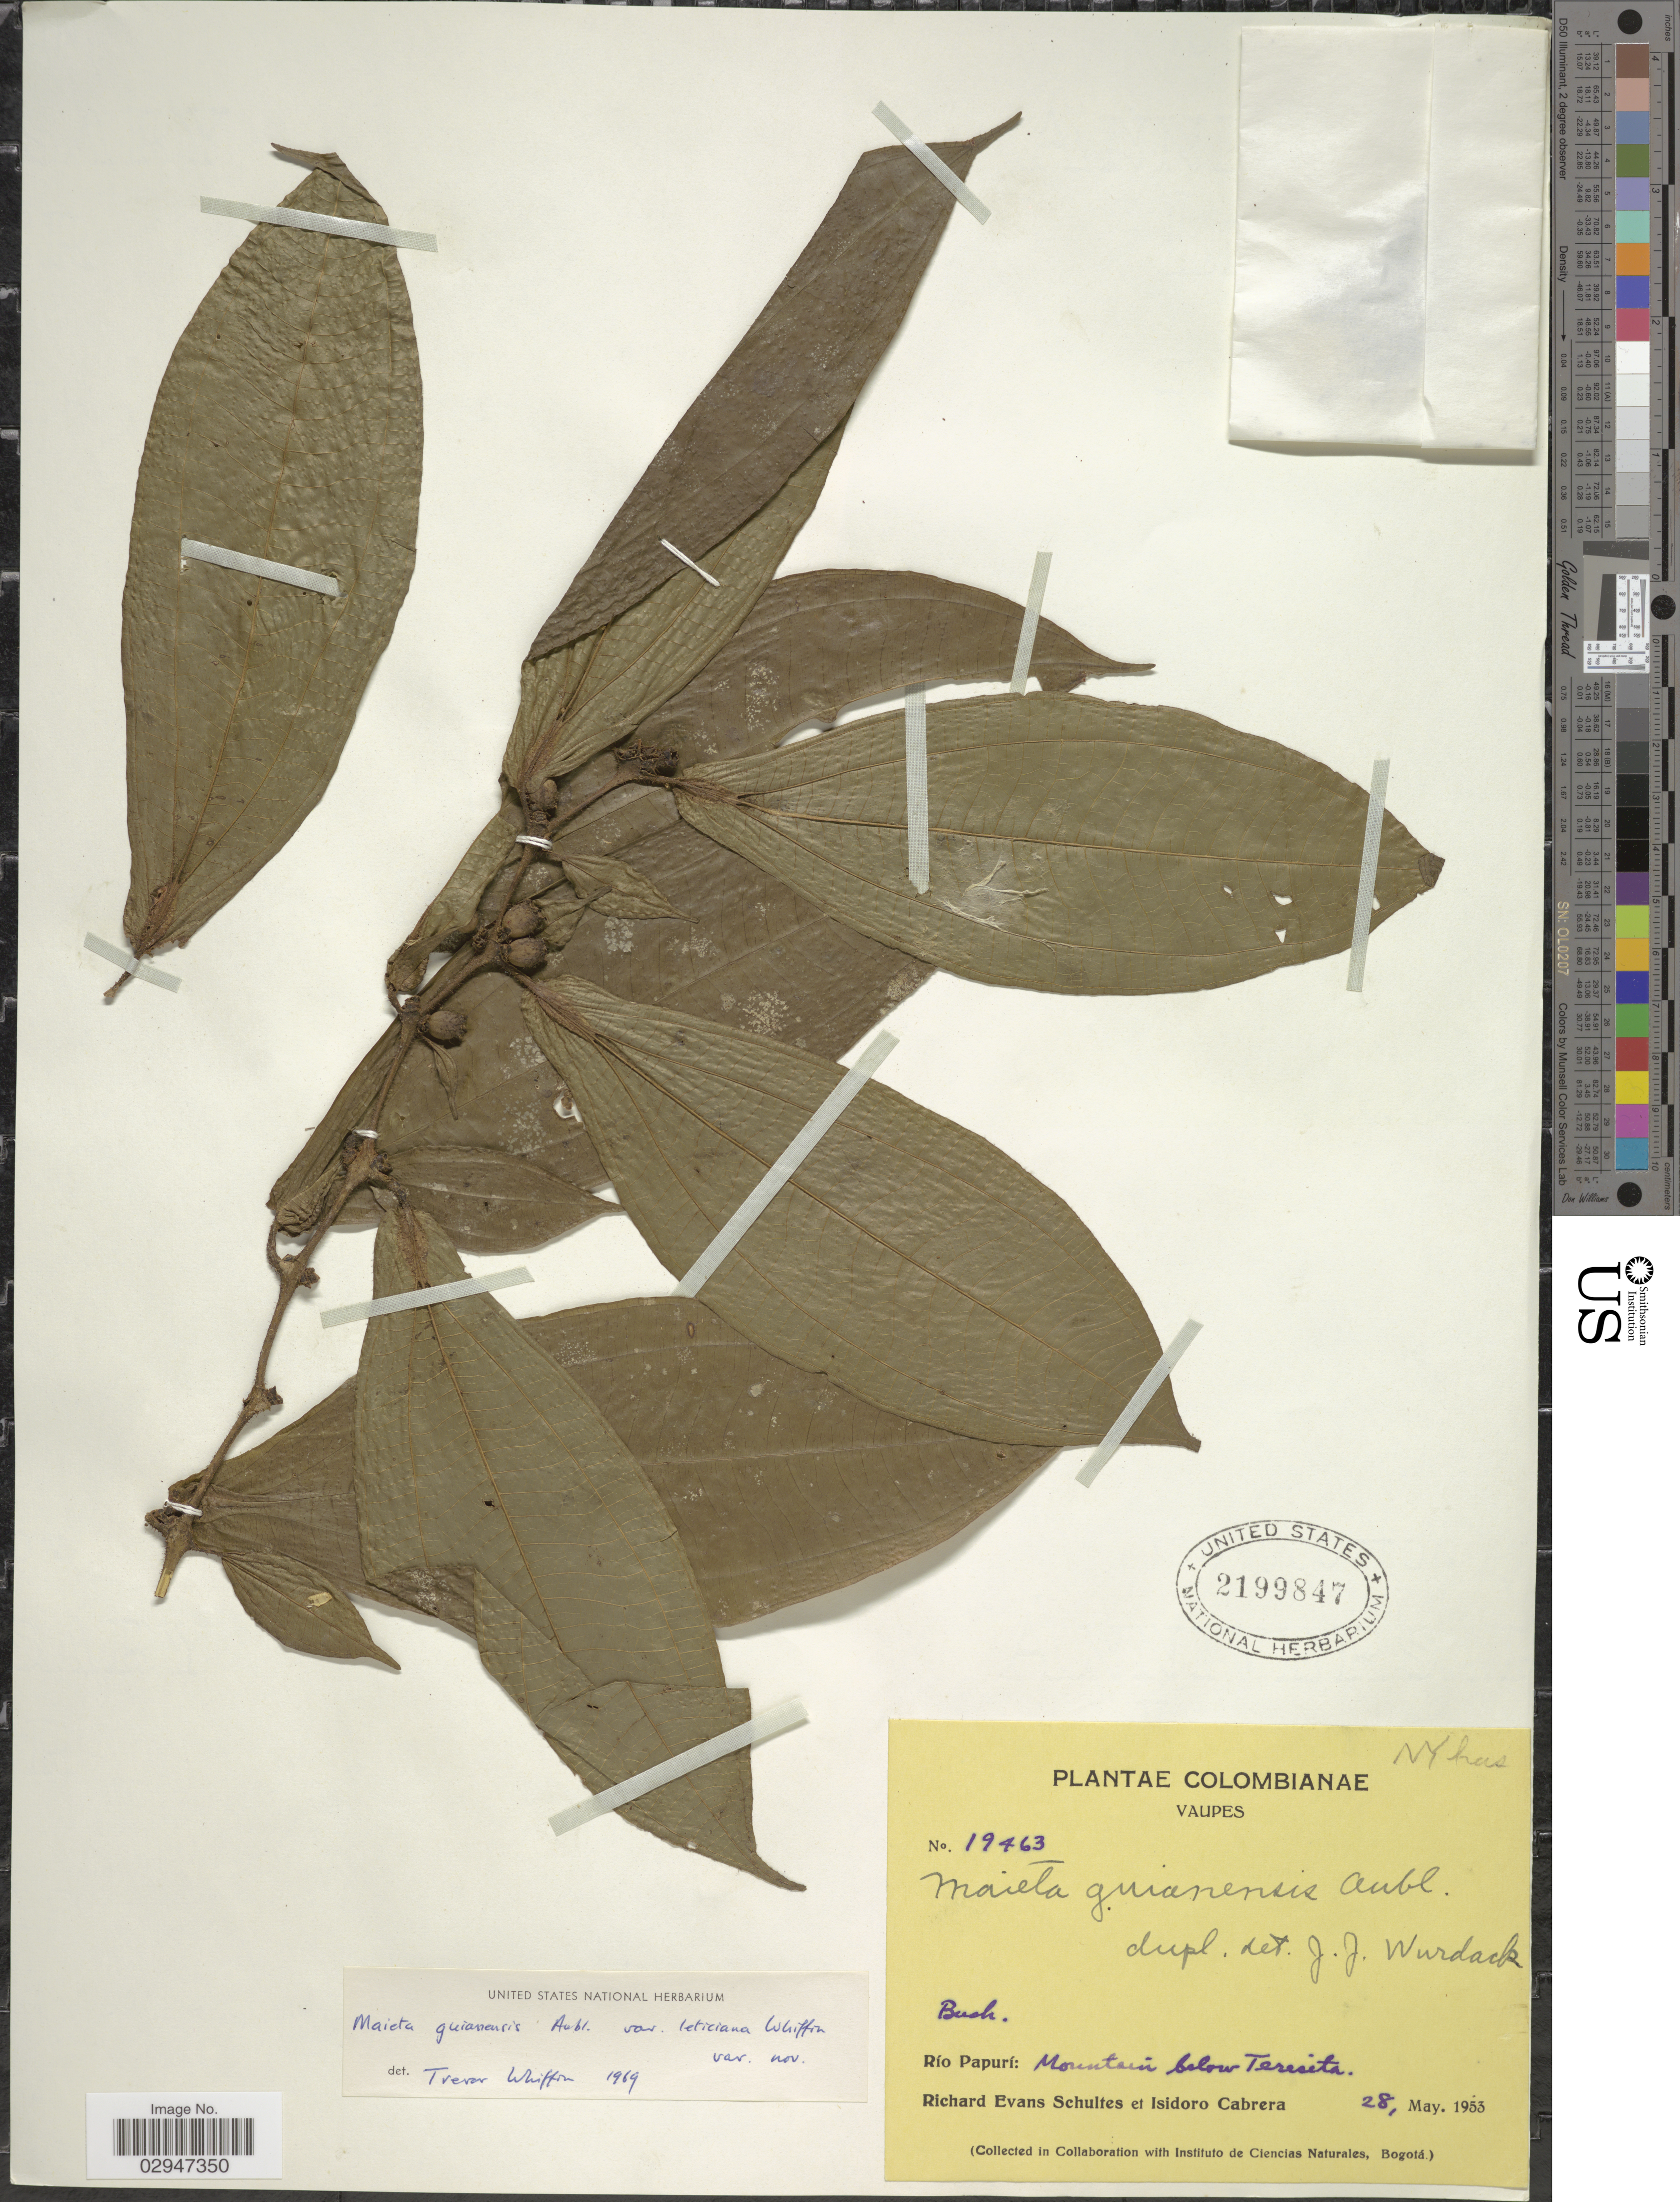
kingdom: Plantae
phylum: Tracheophyta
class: Magnoliopsida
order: Myrtales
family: Melastomataceae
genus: Maieta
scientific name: Maieta guianensis var. leticiana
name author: Whiffin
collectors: R. E. Schultes & I. Cabrera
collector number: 19463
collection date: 1953-05-28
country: Colombia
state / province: Vaupés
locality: Río Papurí: Mountain below Teresita.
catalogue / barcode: US 2199847